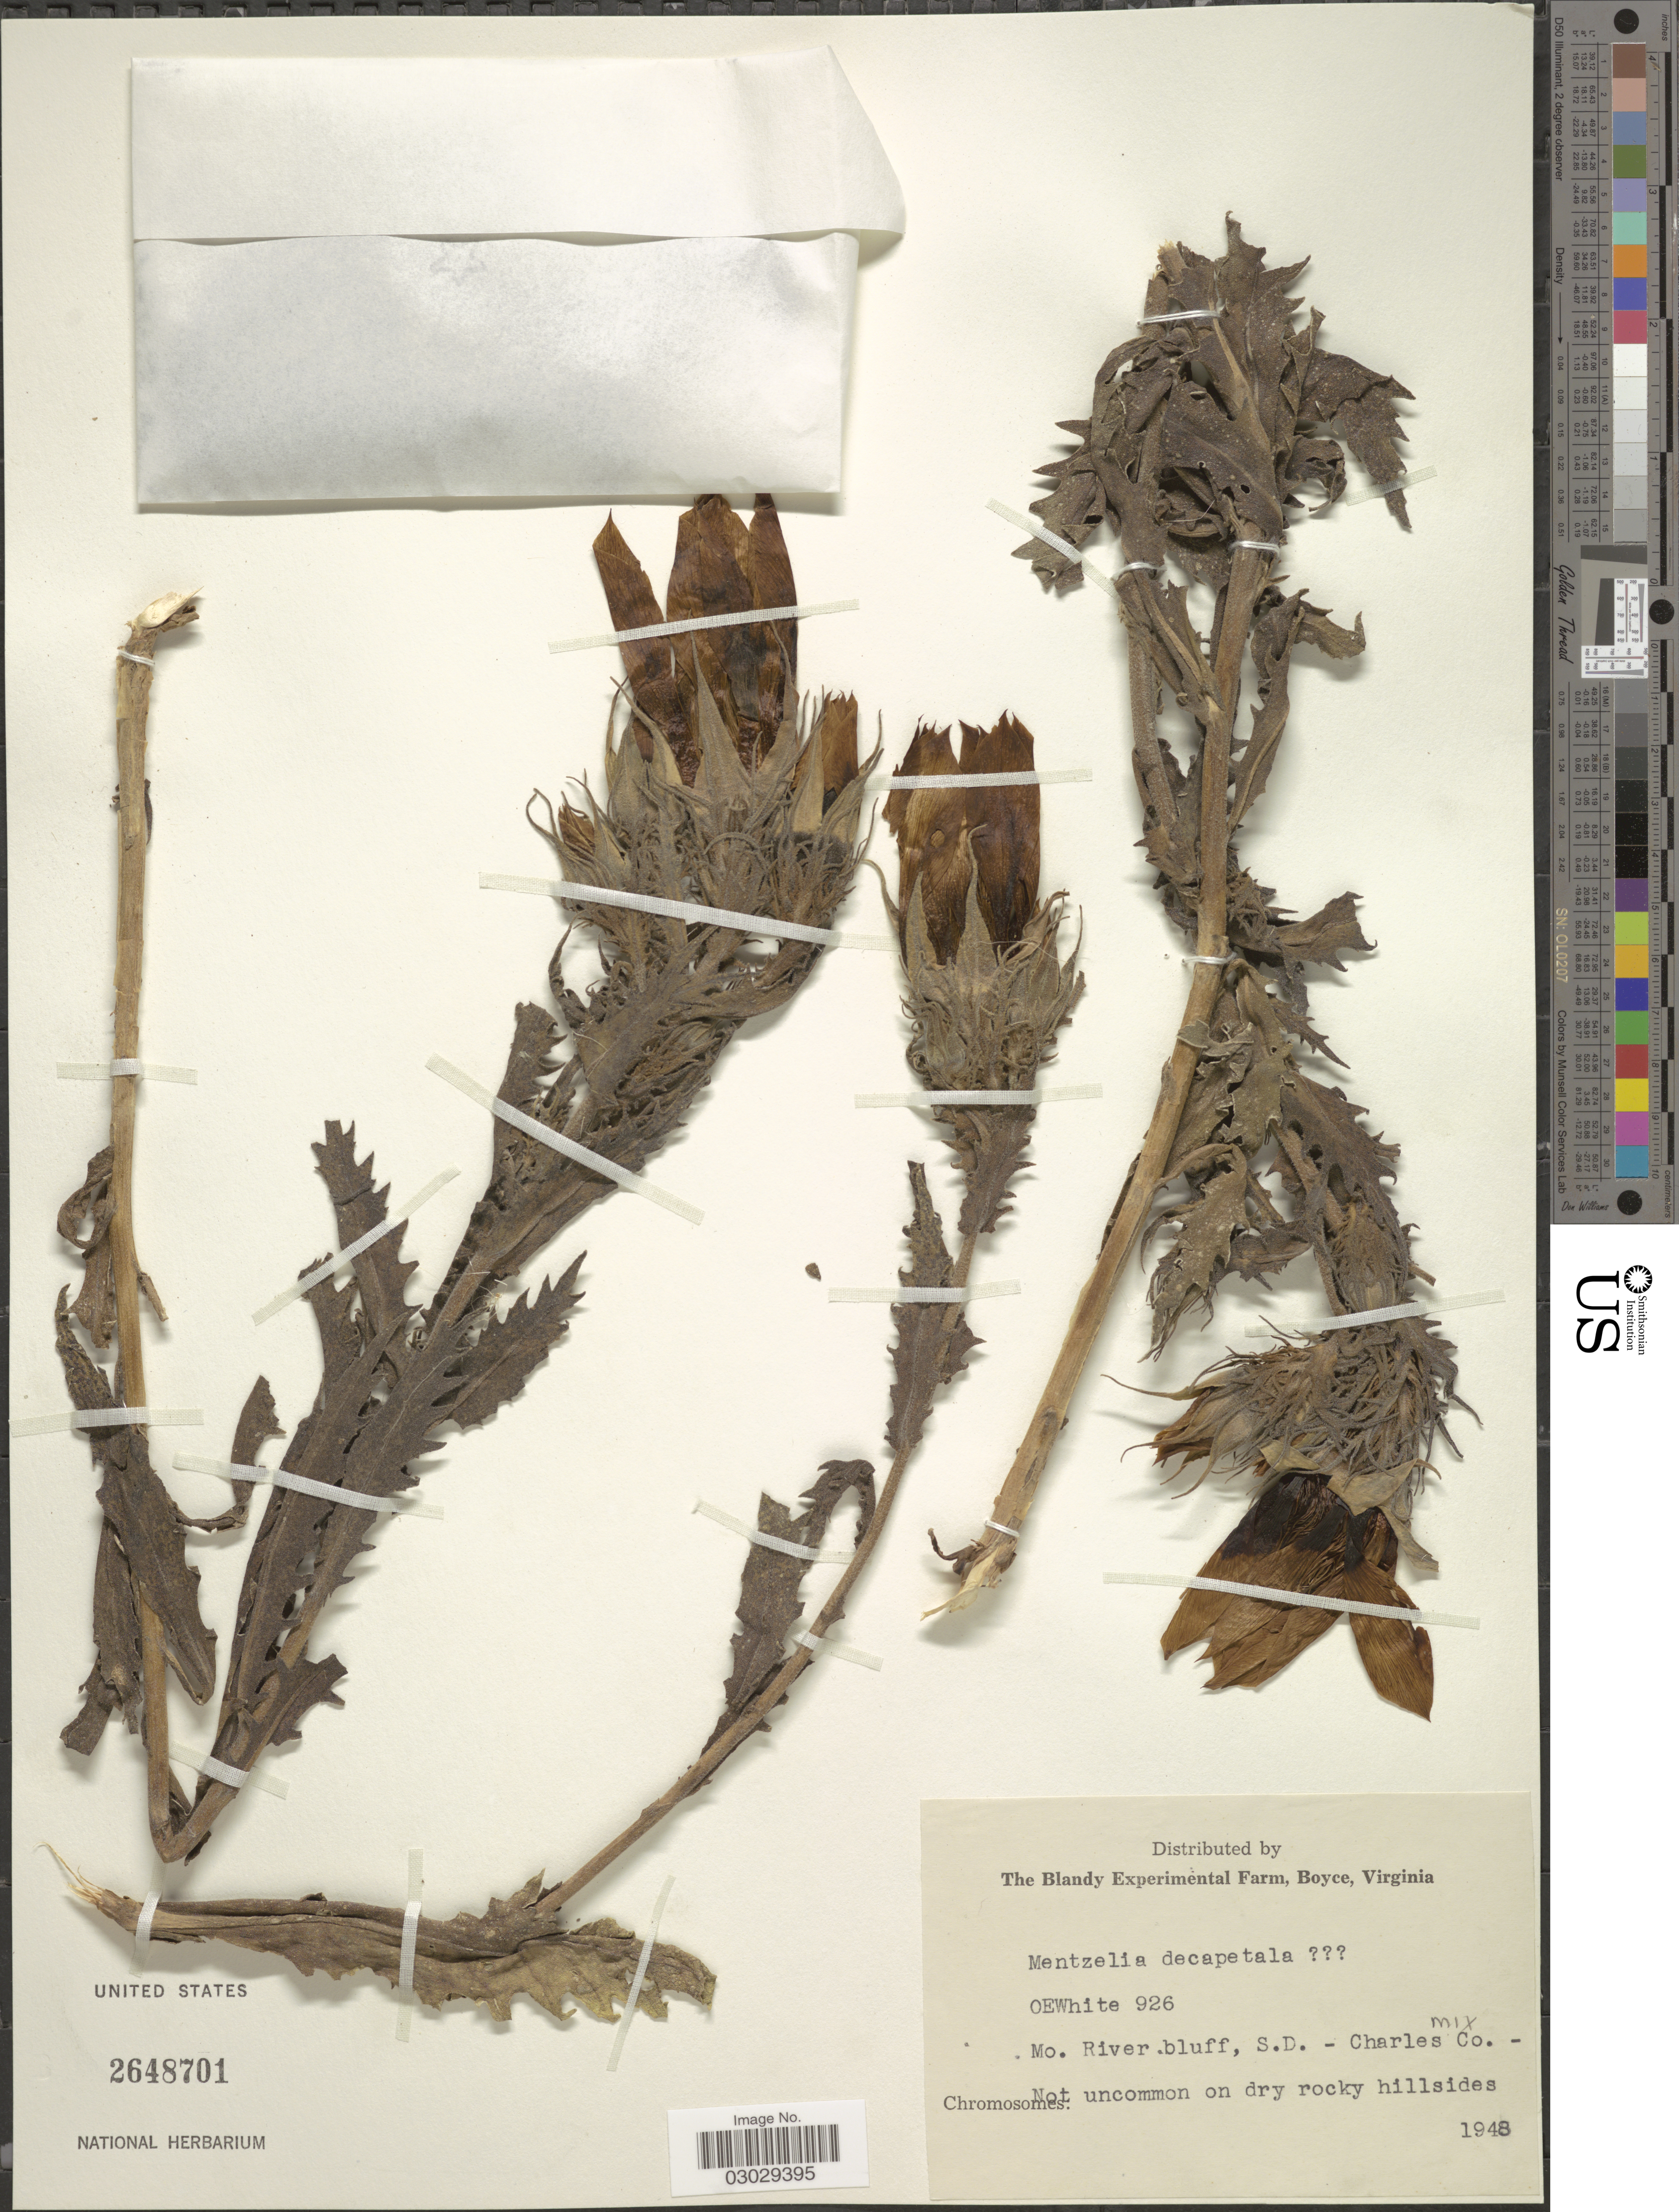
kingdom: Plantae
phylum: Tracheophyta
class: Magnoliopsida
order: Cornales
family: Loasaceae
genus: Mentzelia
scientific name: Mentzelia decapetala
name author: (Sims) Urb.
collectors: O. E. White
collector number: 926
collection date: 1948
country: United States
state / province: South Dakota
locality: River bluff, Charles Co.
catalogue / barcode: US 2648701